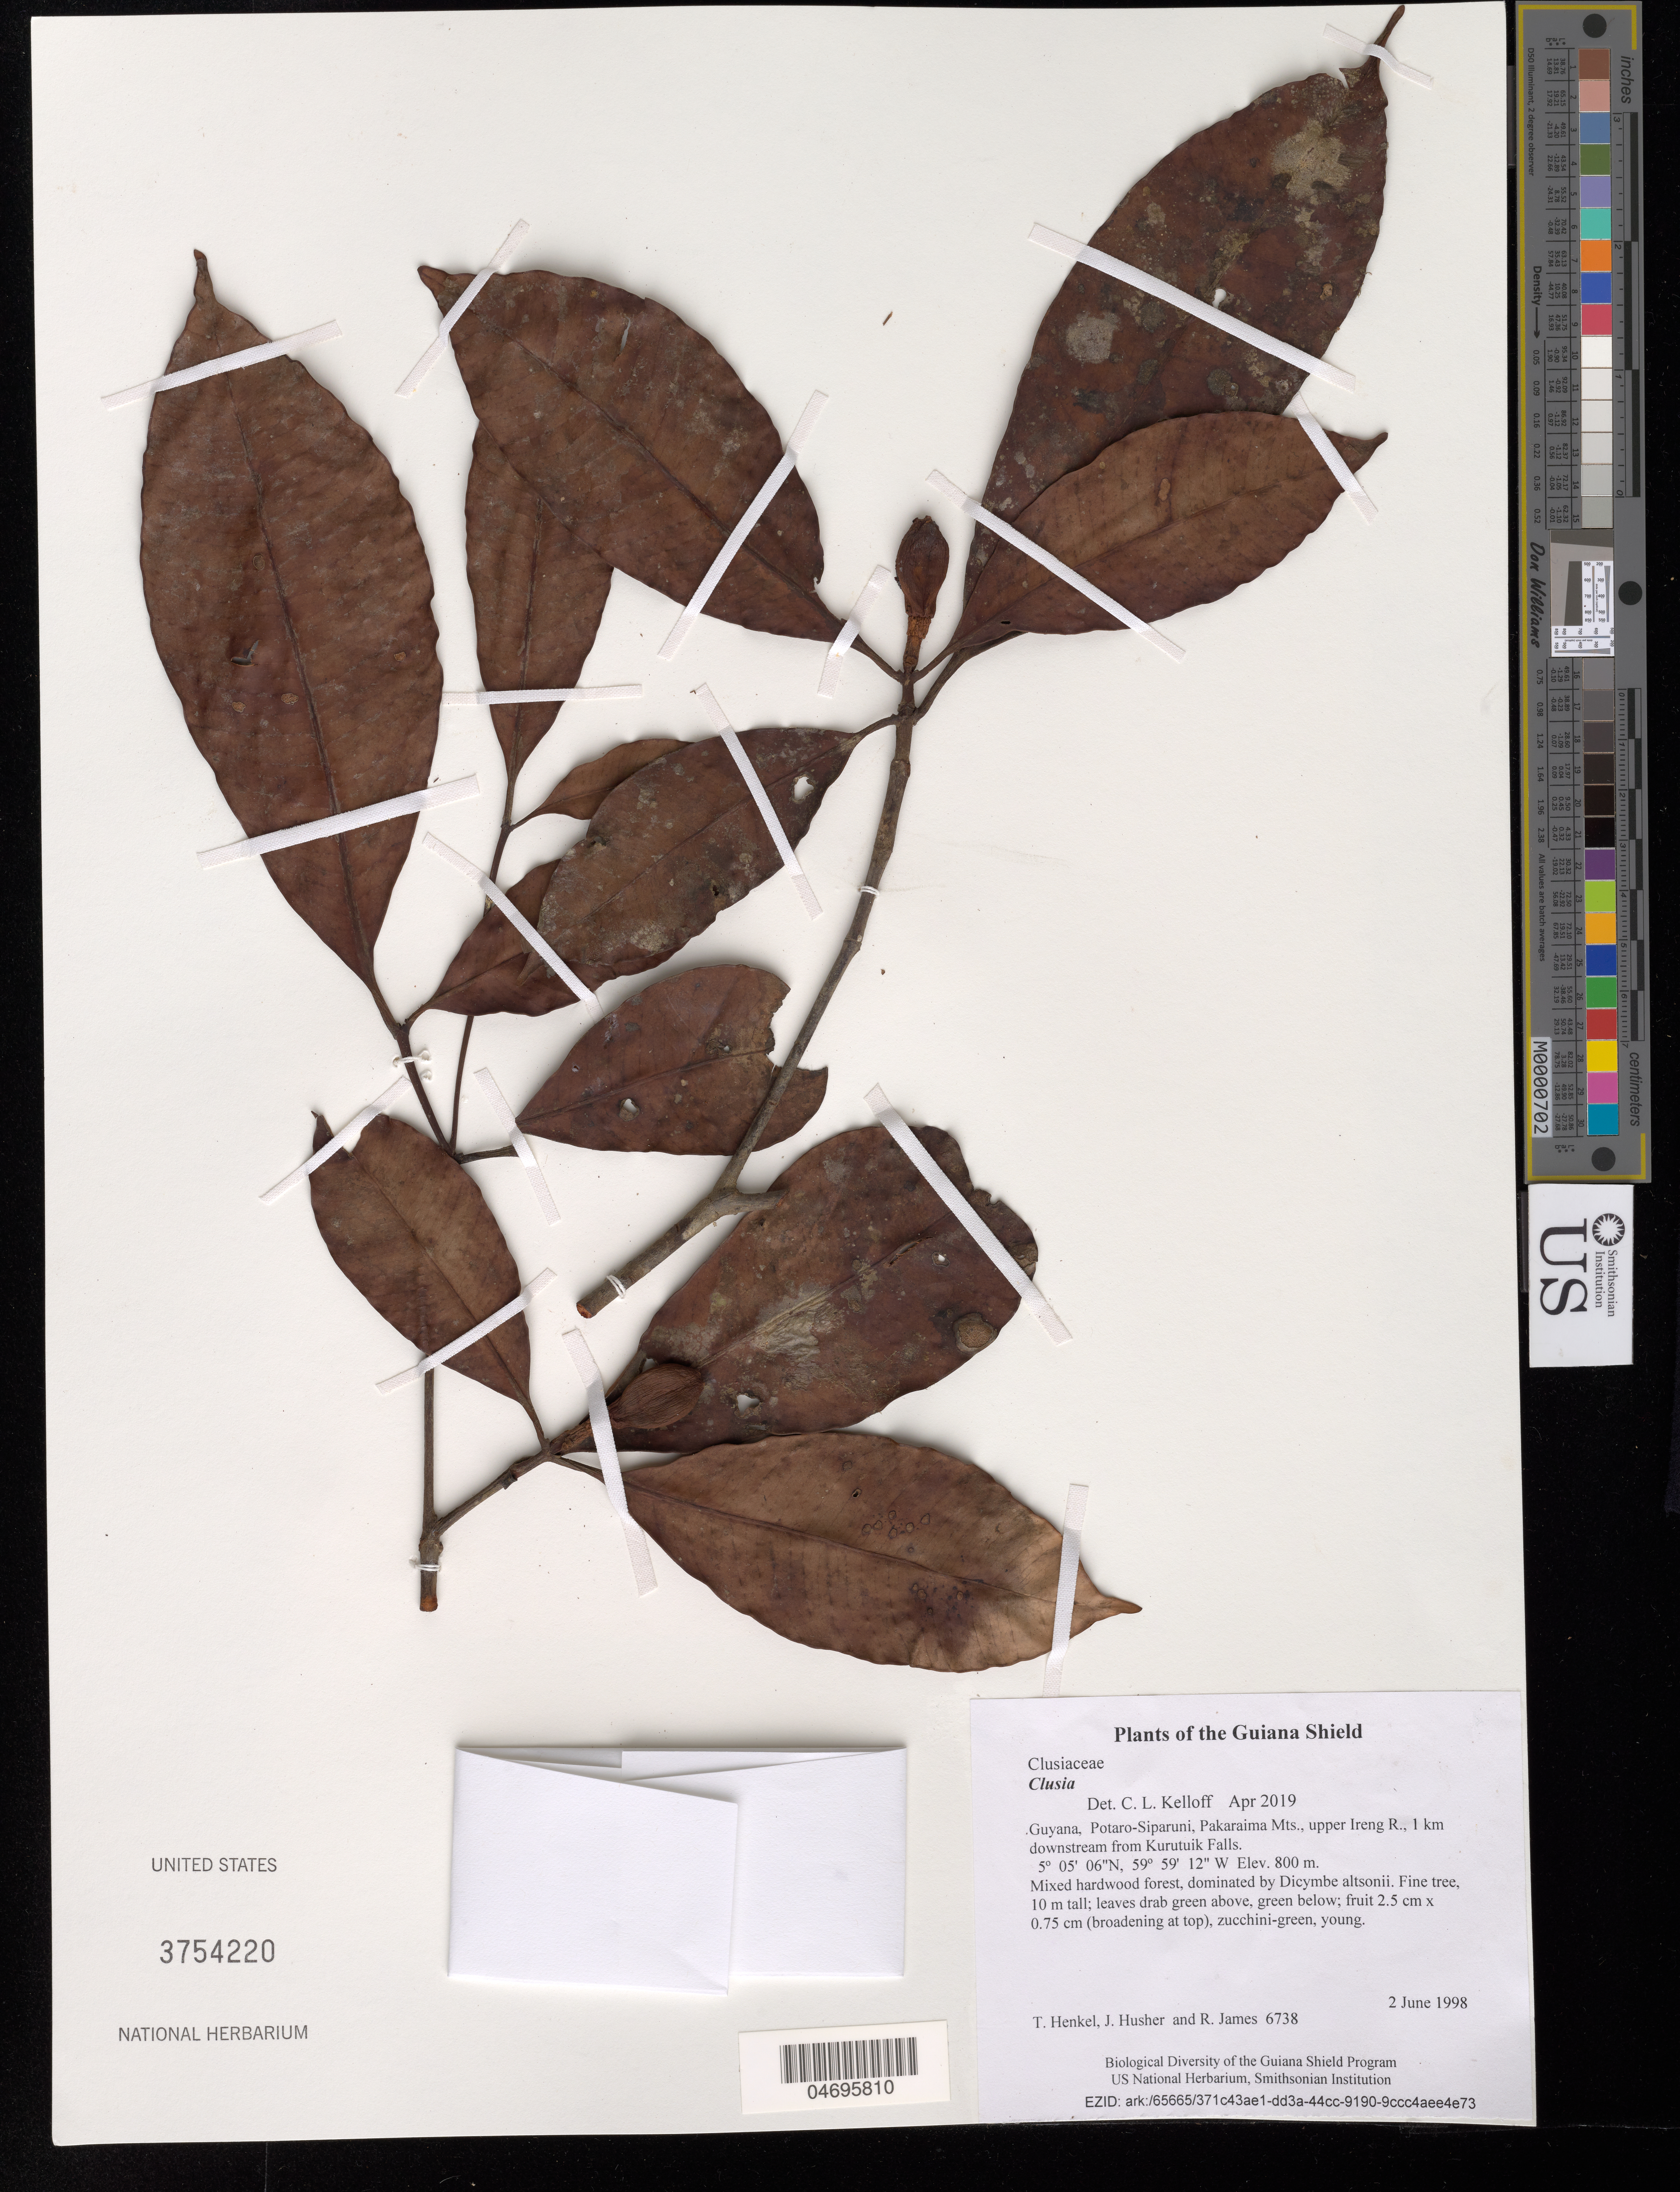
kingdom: Plantae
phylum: Tracheophyta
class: Magnoliopsida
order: Malpighiales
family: Clusiaceae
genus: Clusia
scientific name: Clusia sp.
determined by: Kelloff, C. L.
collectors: T. Henkel, J. Husher & R. James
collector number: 6738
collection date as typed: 2 June 1998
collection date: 1998-06-02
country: Guyana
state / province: Potaro-Siparuni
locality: Pakaraima Mts., upper Ireng R., 1 km downstream from Kurutuik Falls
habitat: Mixed hardwood forest, dominated by Dicymbe altsonii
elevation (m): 800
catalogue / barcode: US 3754220